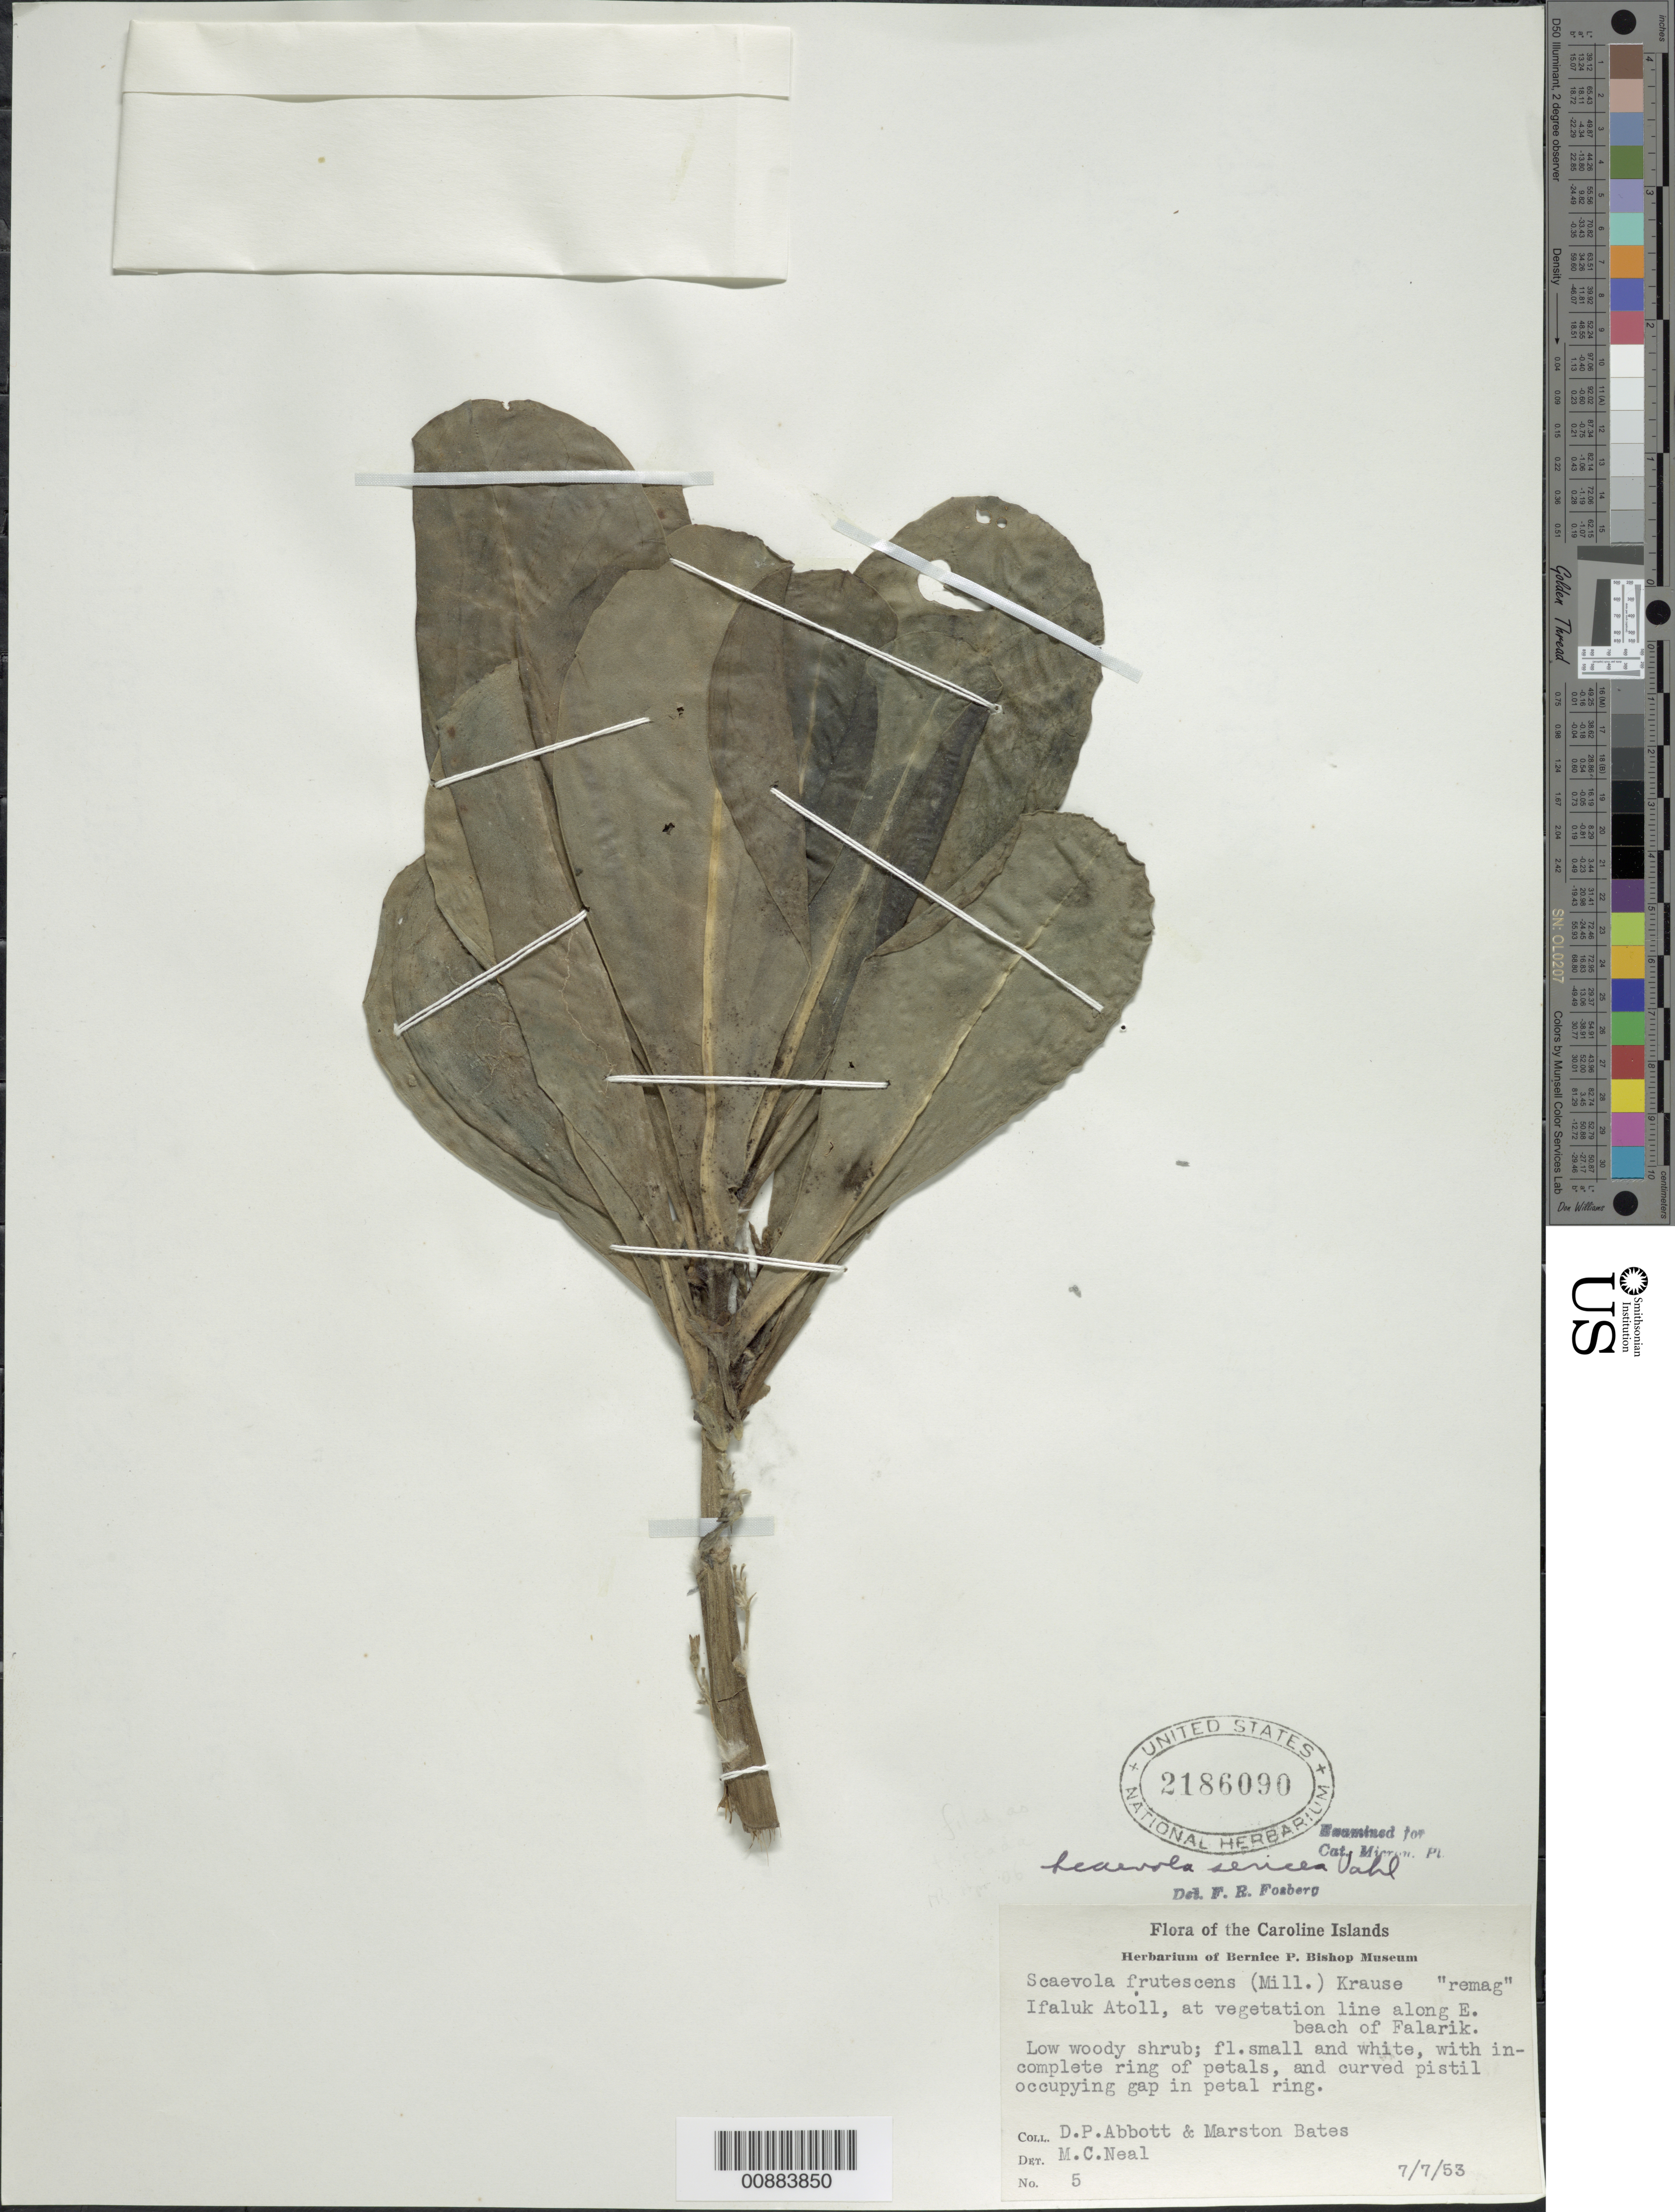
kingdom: Plantae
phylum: Tracheophyta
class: Magnoliopsida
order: Asterales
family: Goodeniaceae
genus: Scaevola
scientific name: Scaevola taccada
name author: (Gaertn.) Roxb.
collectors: D. P. Abbott & M. Bates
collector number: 5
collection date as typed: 07 Jul 1953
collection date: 1953-07-07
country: Micronesia, Federated States of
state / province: Yap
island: Ifalik (Ifaluk) Atoll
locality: (Ifaluk Atoll) at vegetation line along E beach of Falarik.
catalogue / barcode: US 2186090